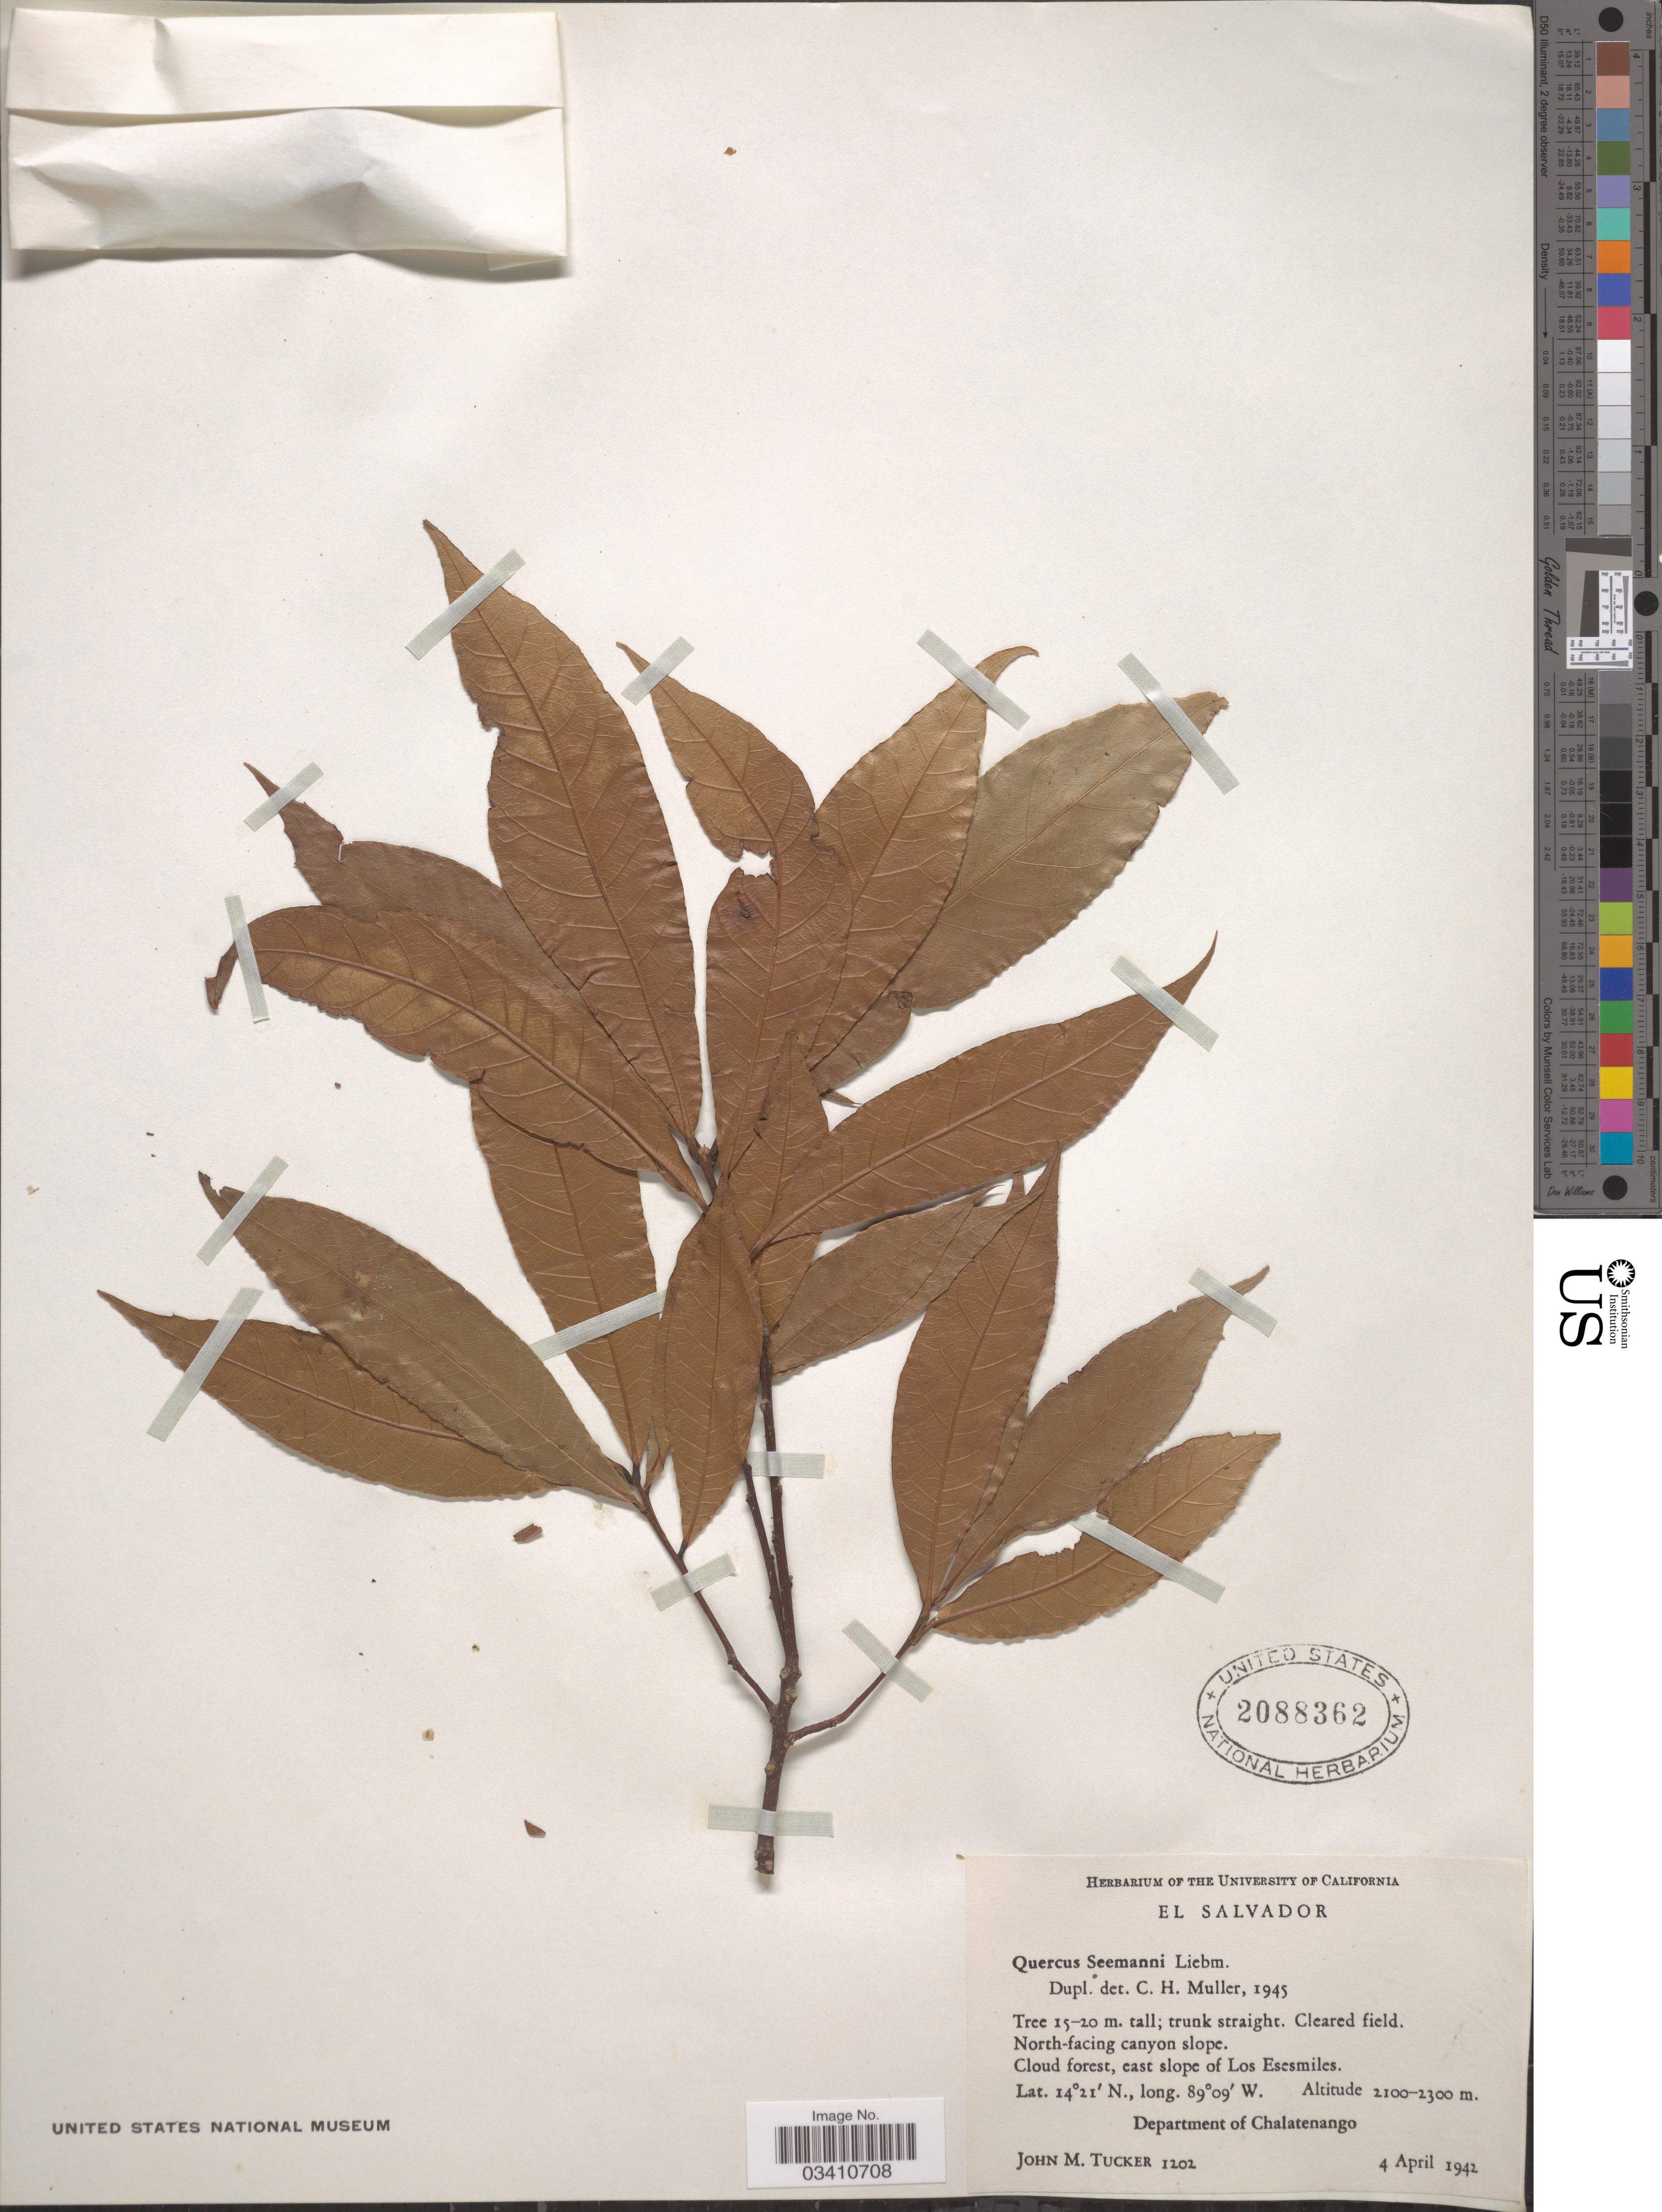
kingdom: Plantae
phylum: Tracheophyta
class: Magnoliopsida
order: Fagales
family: Fagaceae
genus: Quercus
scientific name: Quercus seemannii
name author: Liebm.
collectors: J. M. Tucker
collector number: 1202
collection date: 1942-04-04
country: El Salvador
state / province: Chalatenango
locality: East slope of Los Esesmiles. Department of Chalatenango.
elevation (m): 2100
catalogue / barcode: US 2088362